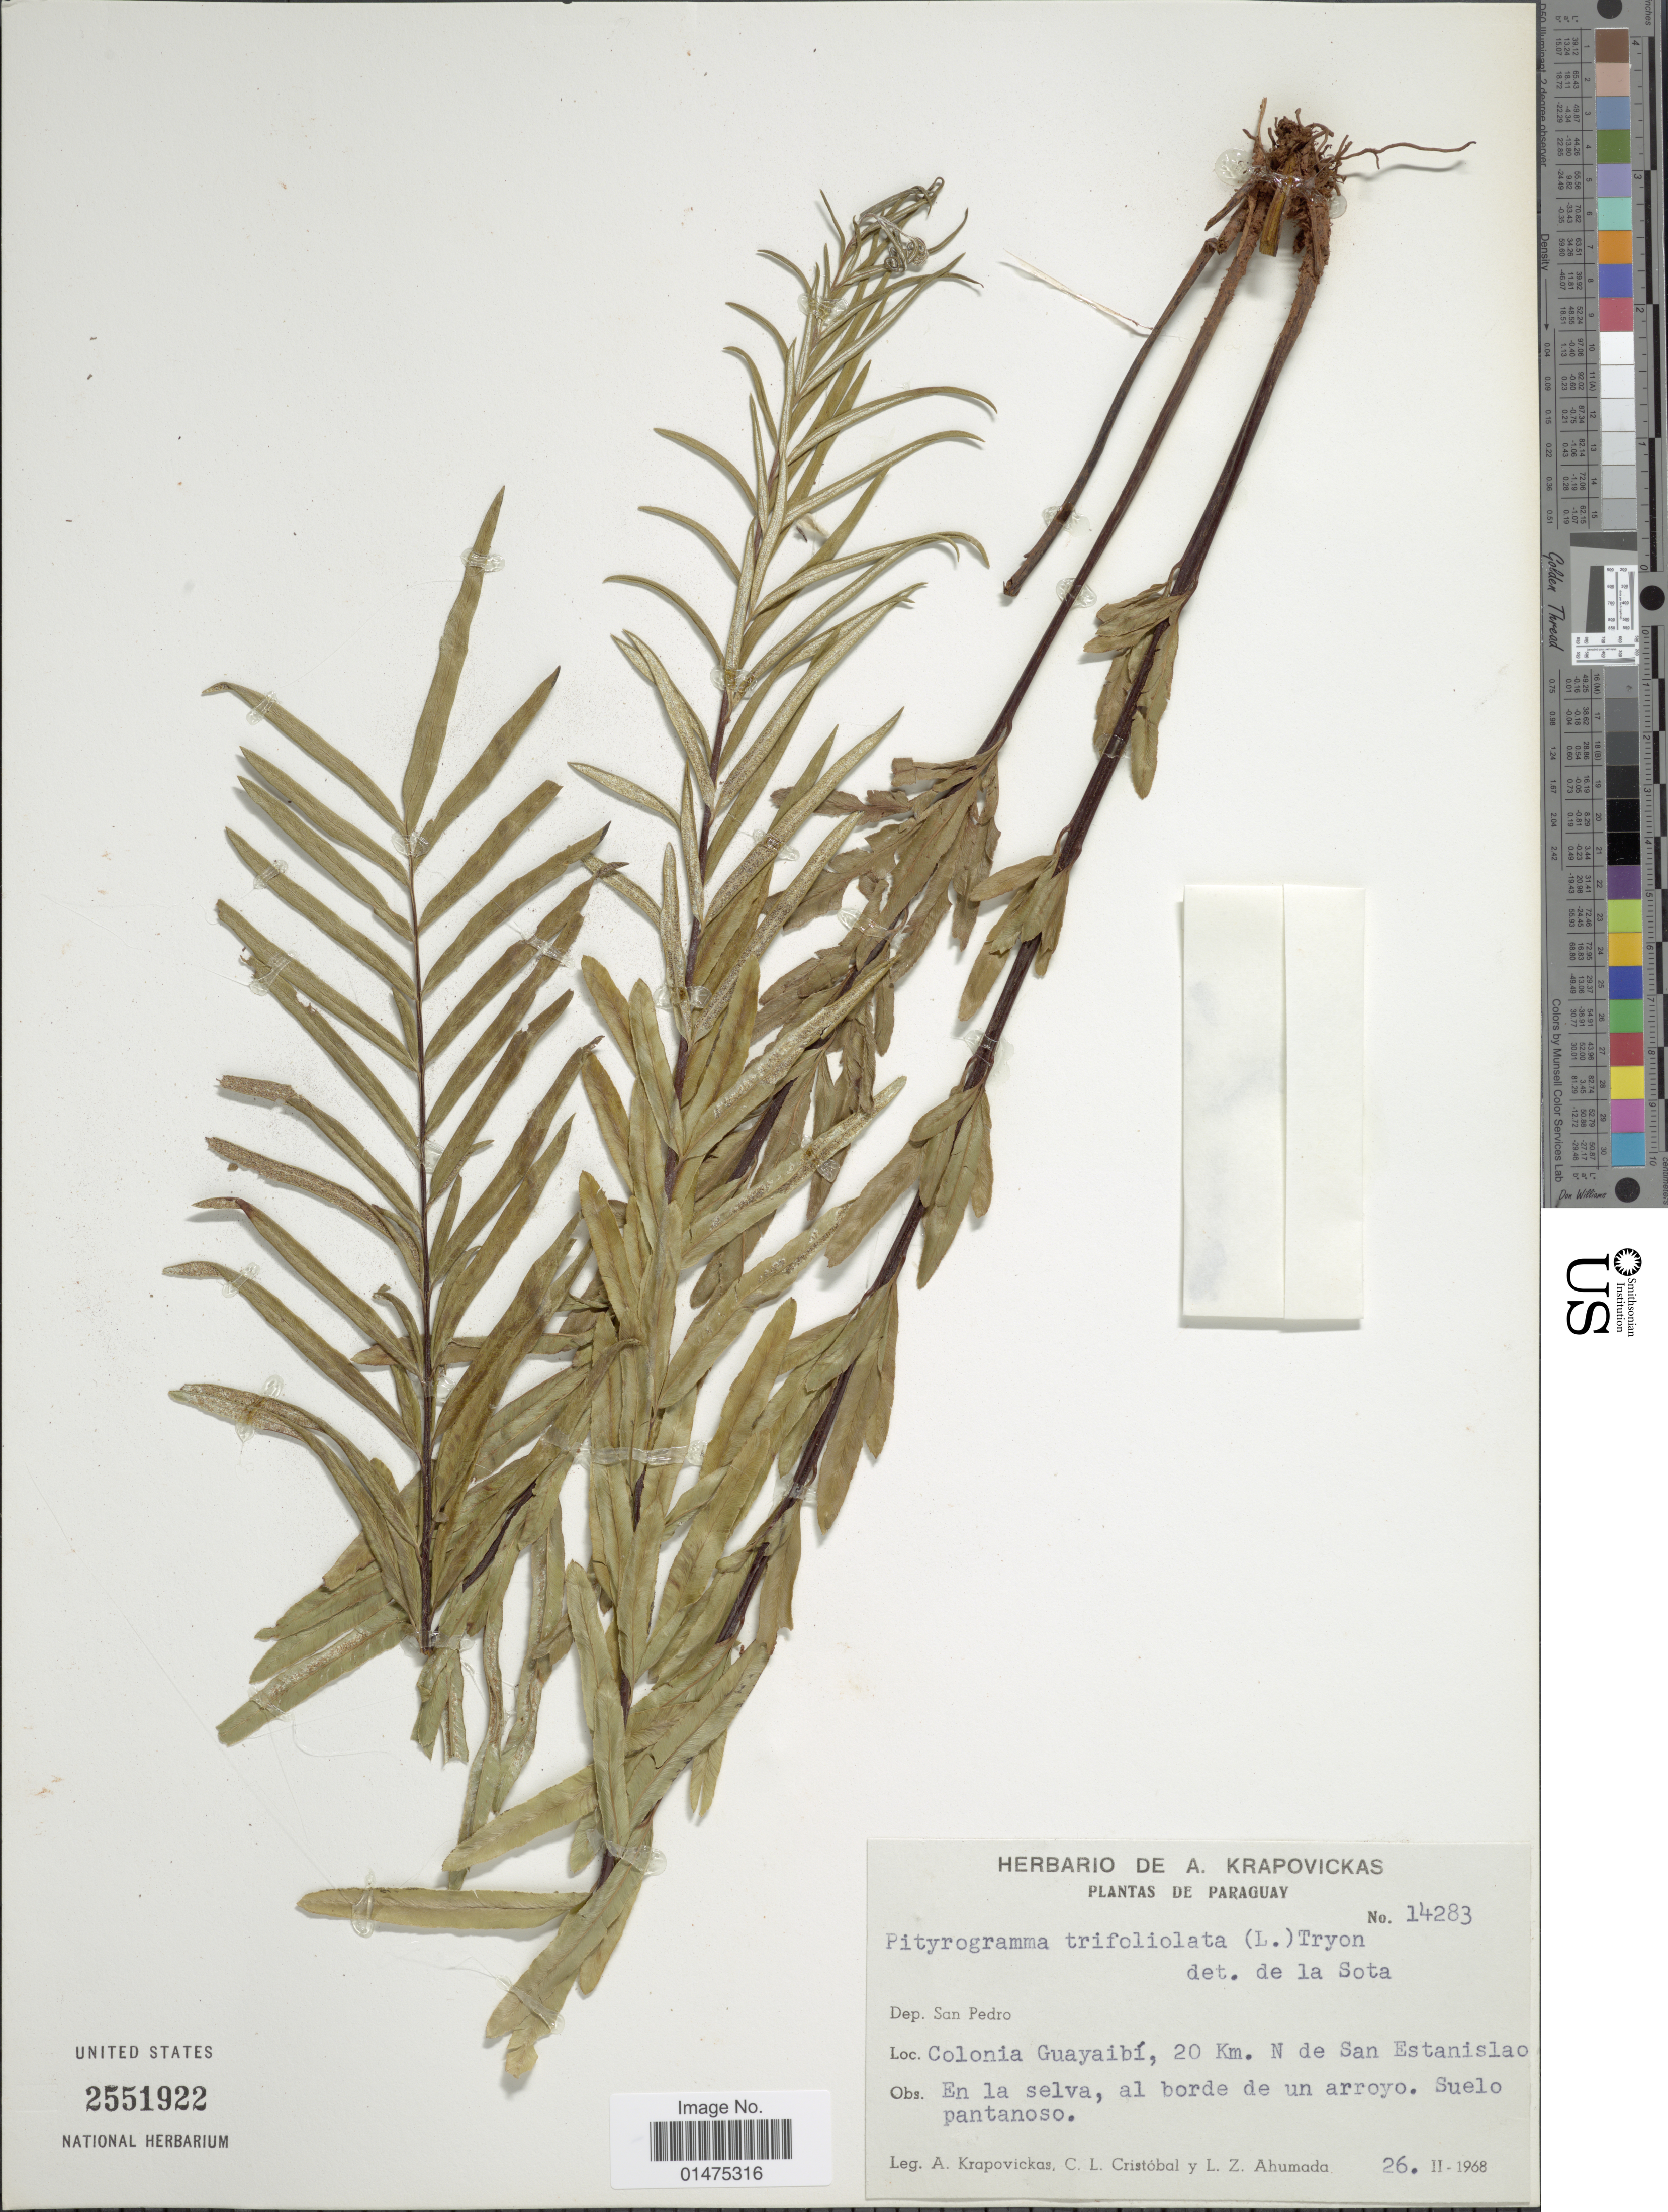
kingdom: Plantae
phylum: Tracheophyta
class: Polypodiopsida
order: Polypodiales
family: Pteridaceae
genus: Pityrogramma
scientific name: Pityrogramma trifoliata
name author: (L.) R.M. Tryon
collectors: A. Krapovickas, C. L. Cristóbal & L. Ahumada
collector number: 14283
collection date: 1968-11-26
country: Paraguay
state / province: San Pedro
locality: Colonia Guayaibí, 20 km. N de San Estaniclao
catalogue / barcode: US 2551922